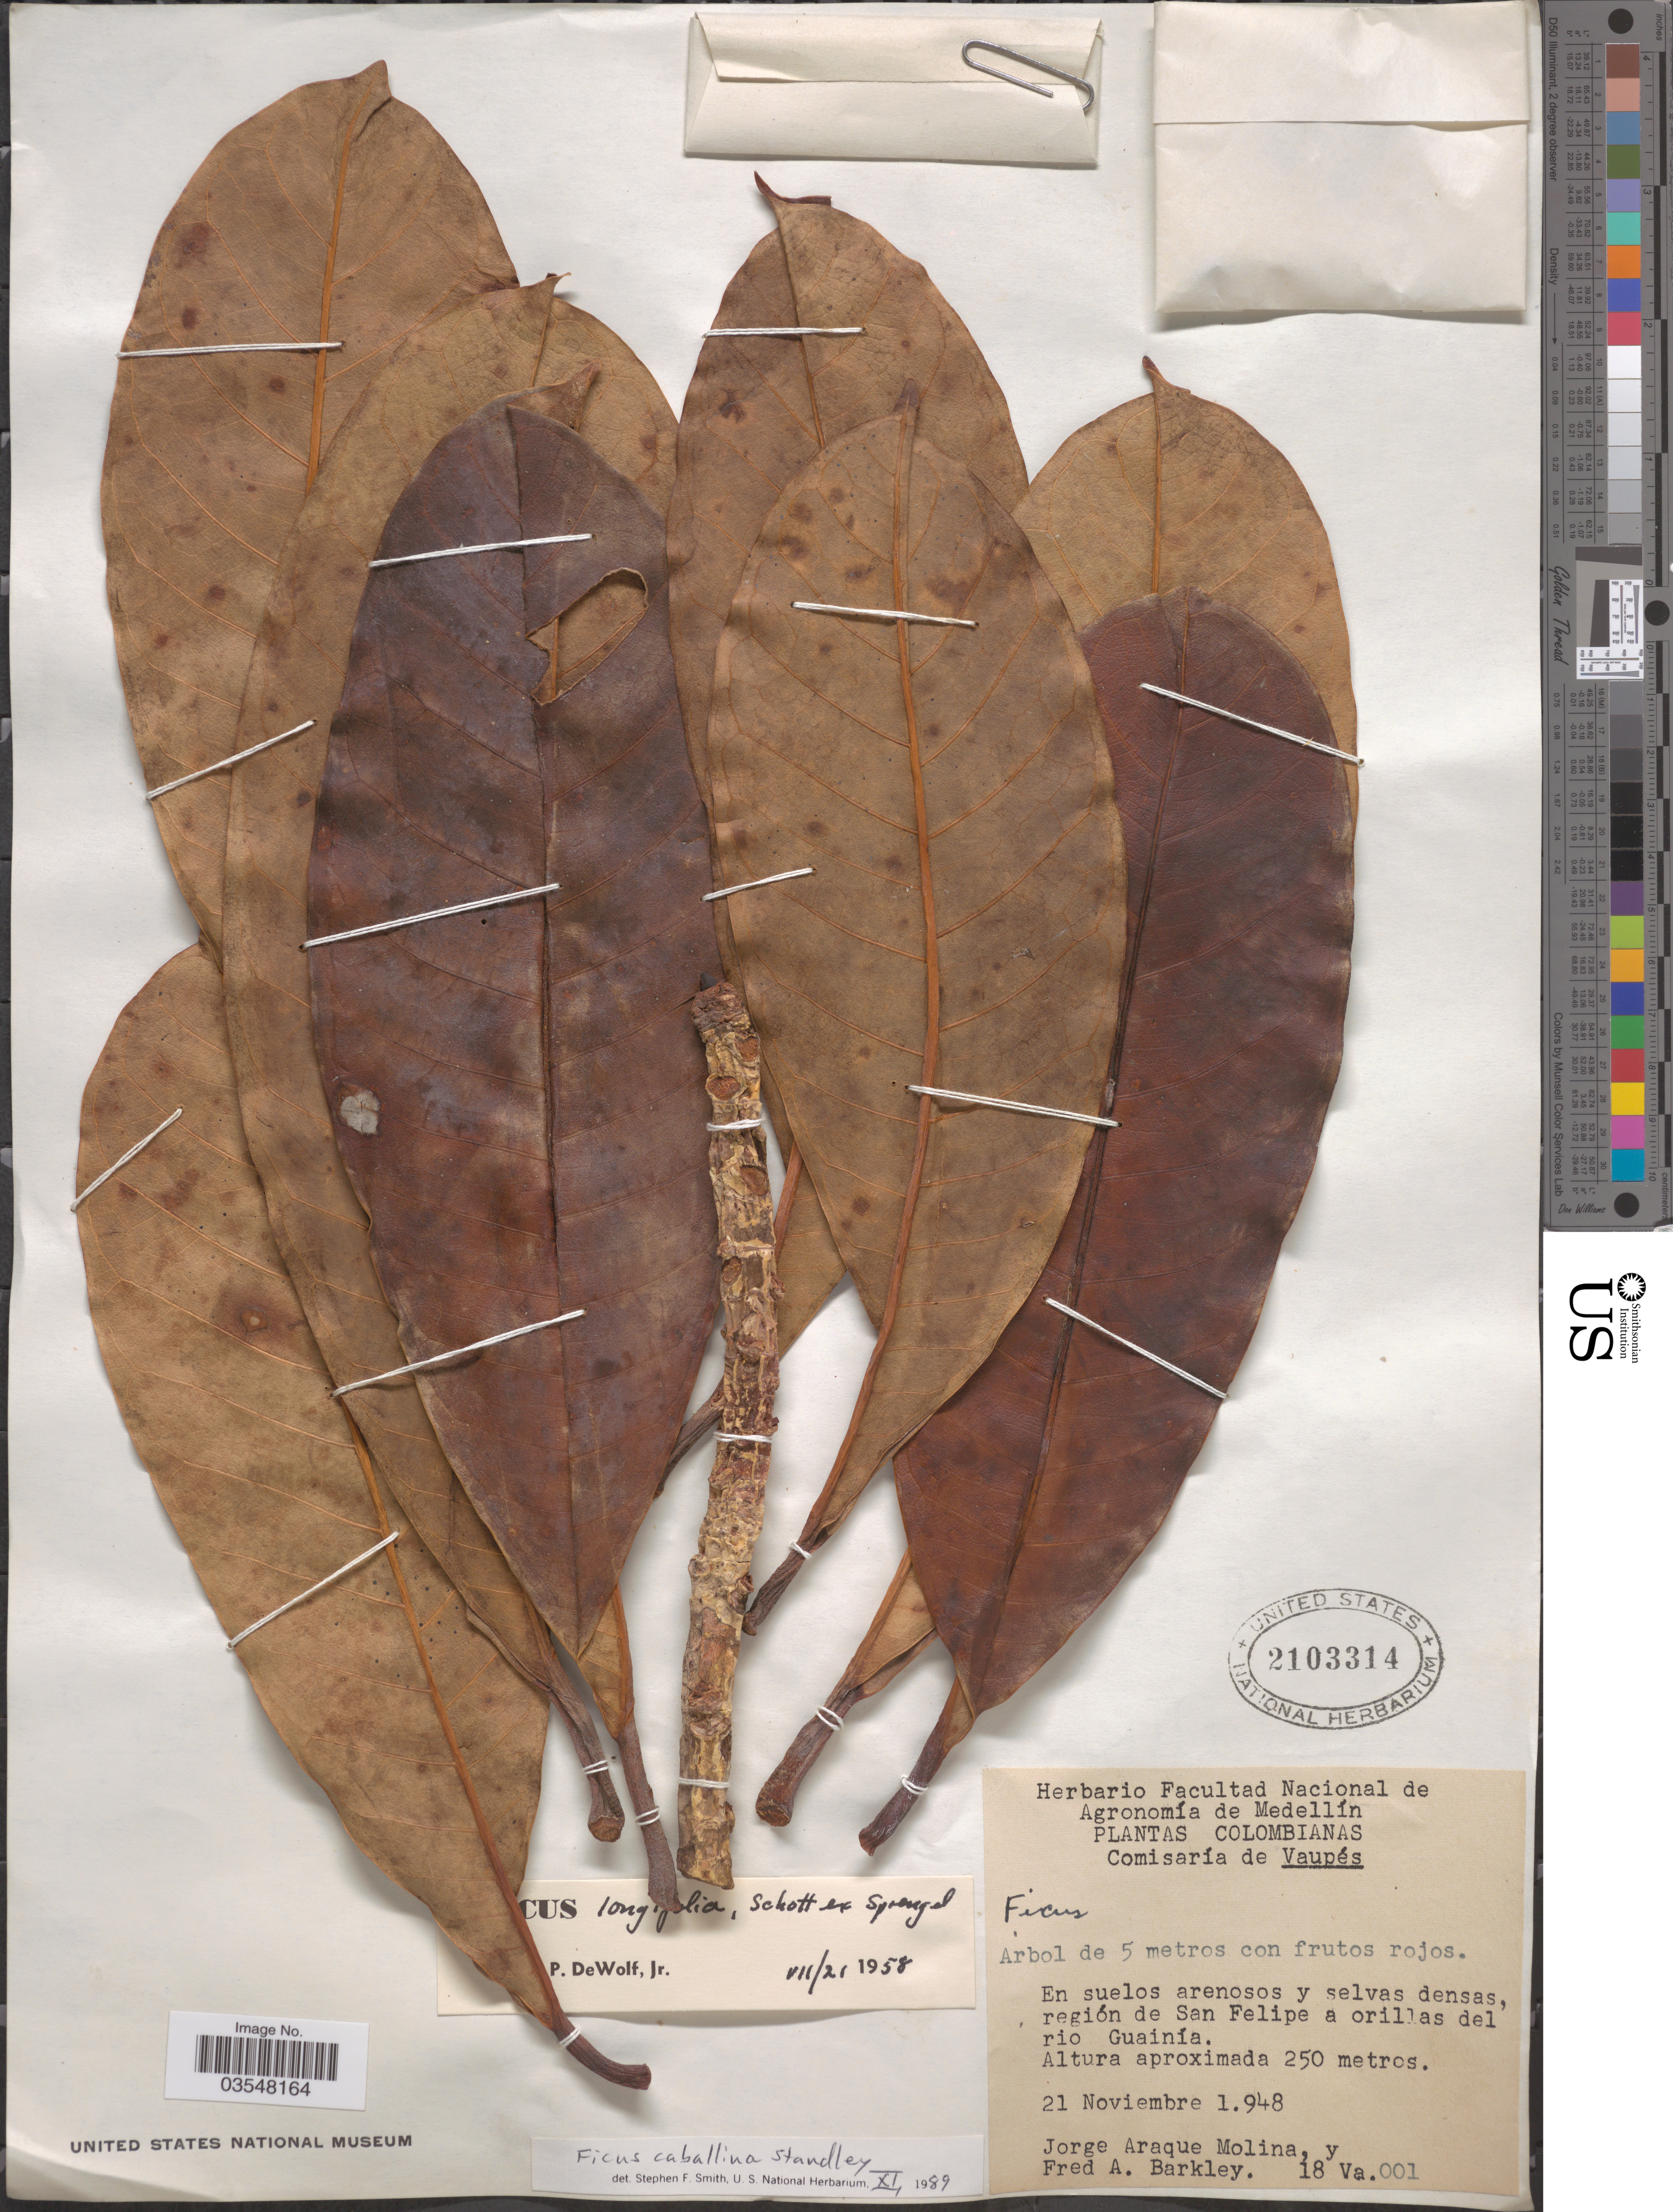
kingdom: Plantae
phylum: Tracheophyta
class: Magnoliopsida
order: Rosales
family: Moraceae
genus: Ficus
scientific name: Ficus caballina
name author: Standl.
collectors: J. Araque Molina & F. A. Barkley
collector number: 18Va001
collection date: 1948-11-21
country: Colombia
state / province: Vaupés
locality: Comisaría de Vaupés. Región de San Felipe a orillas del rio Guainía.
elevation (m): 250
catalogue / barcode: US 2103314